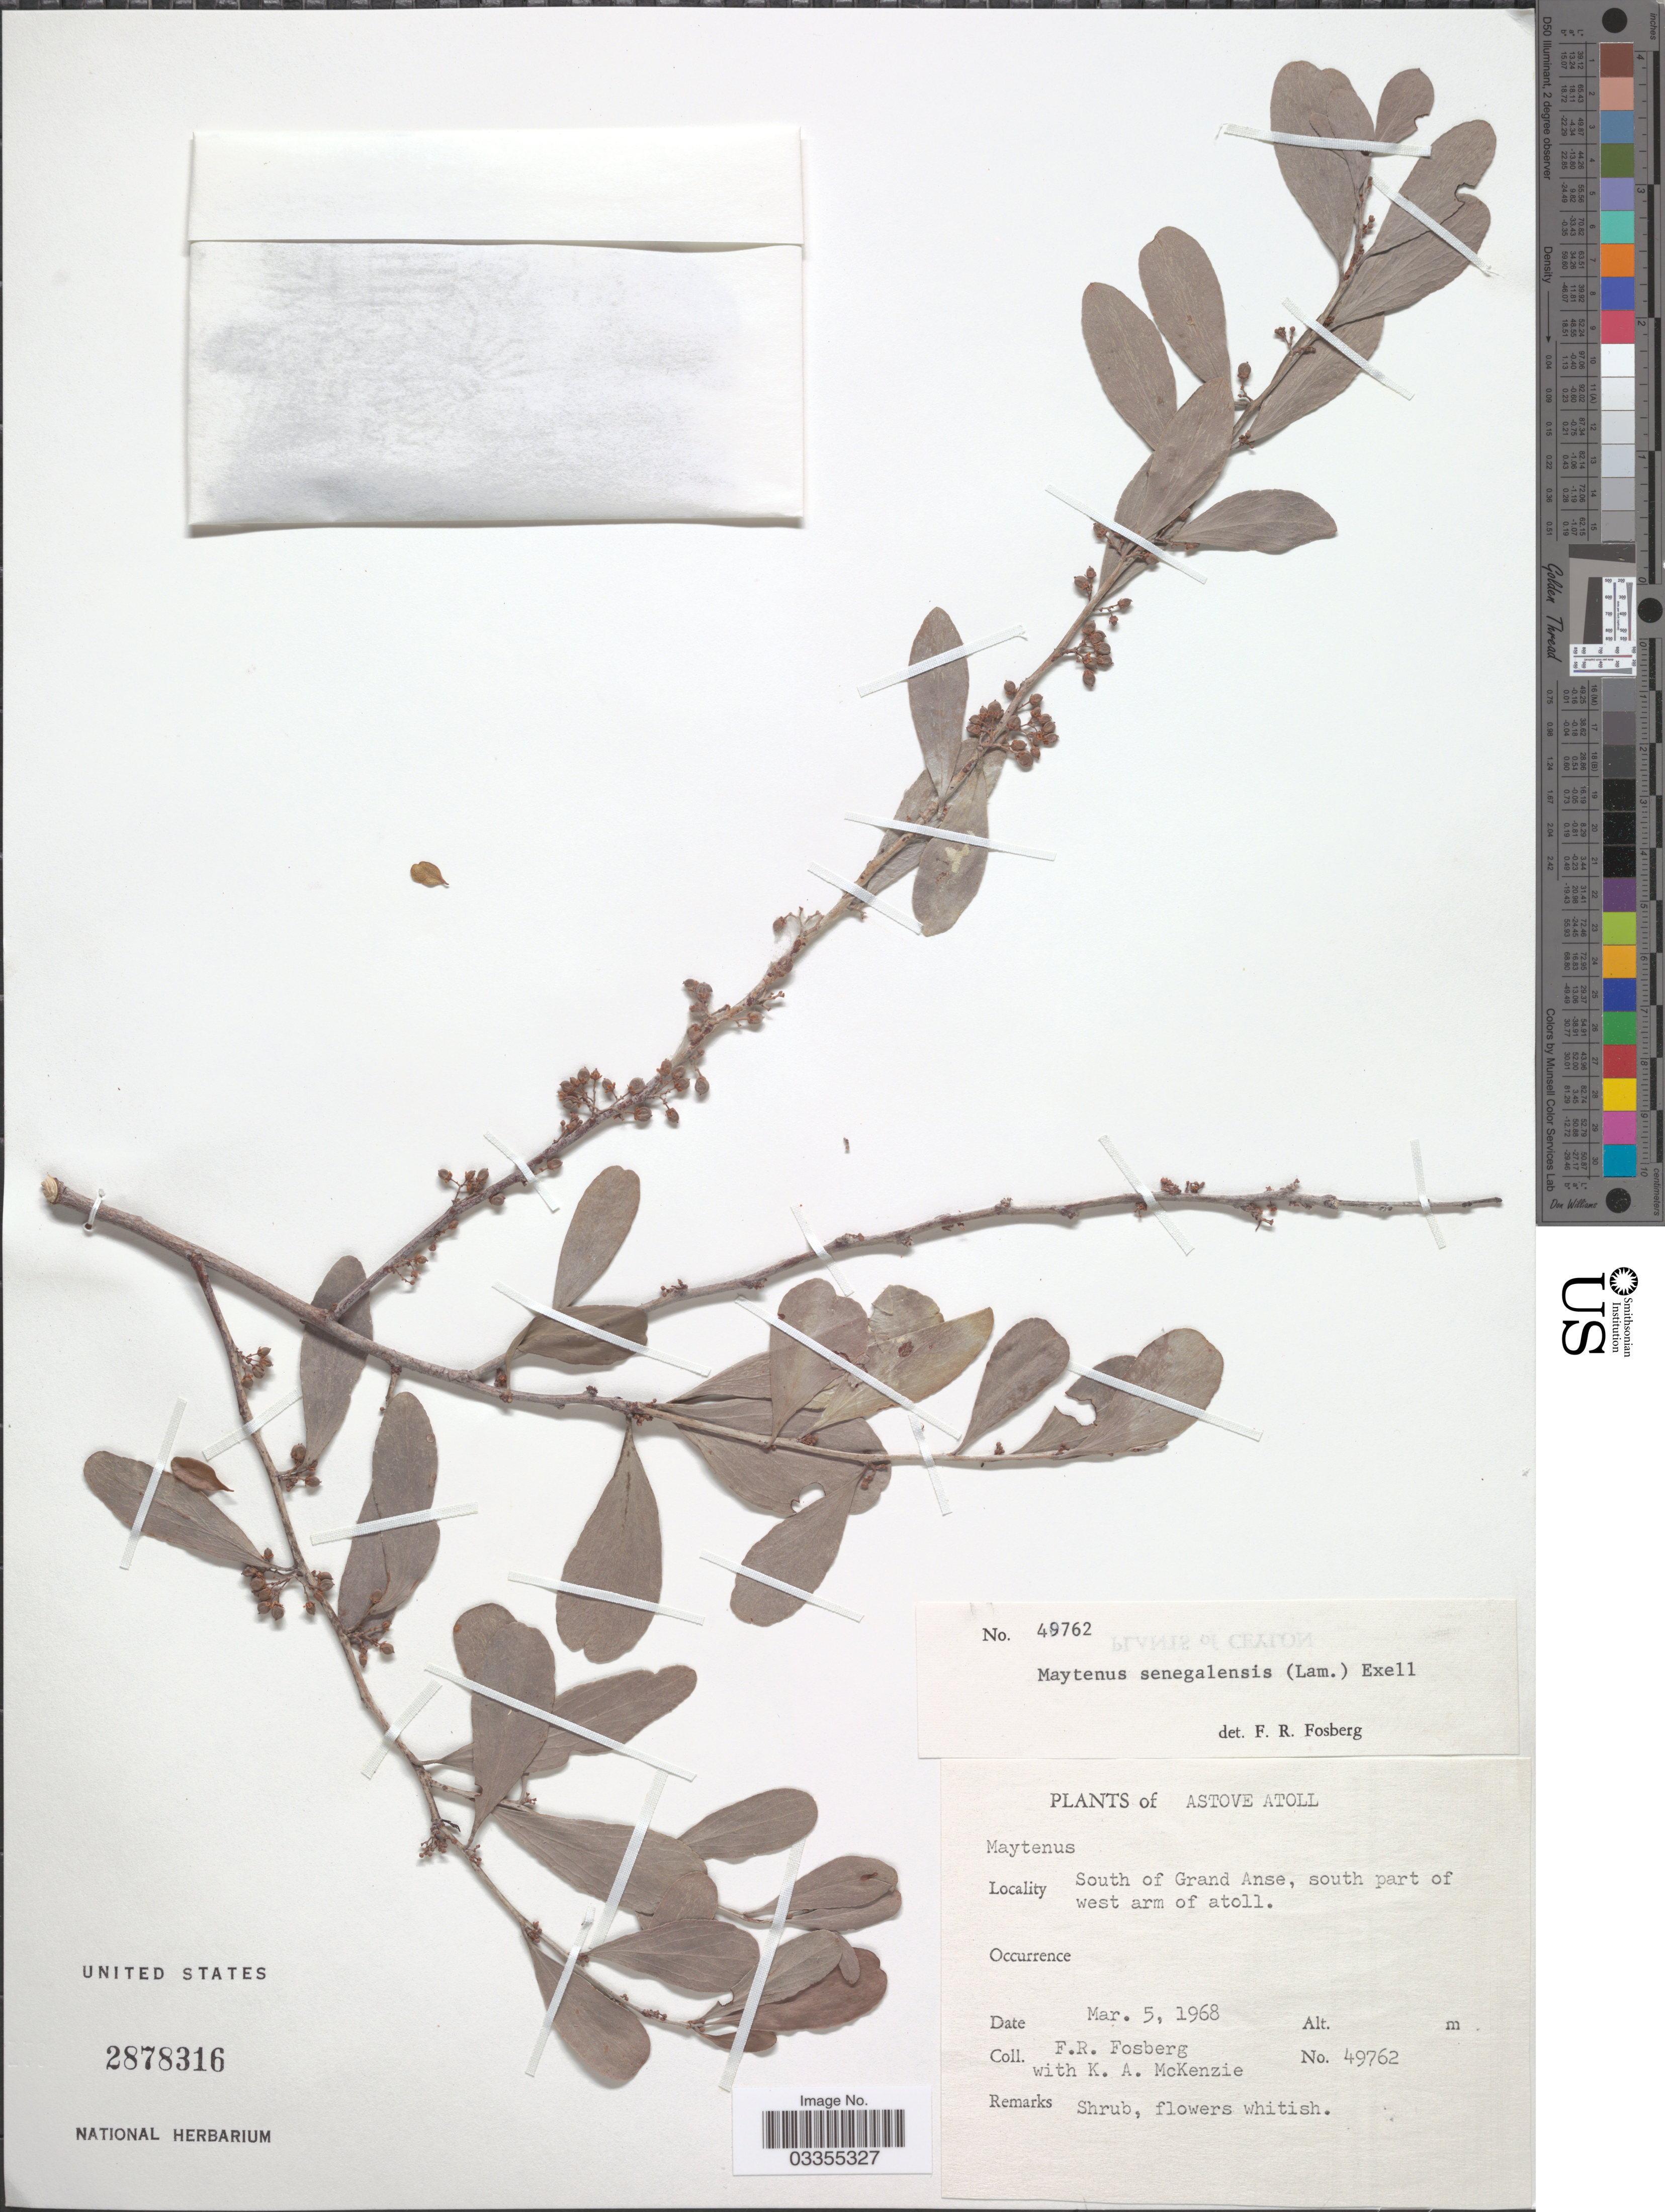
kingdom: Plantae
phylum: Tracheophyta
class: Magnoliopsida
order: Celastrales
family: Celastraceae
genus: Gymnosporia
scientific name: Gymnosporia grossulariae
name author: (Tul.) Loes.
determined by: Strong, Mark T., (BOT), Smithsonian Institution - National Museum of Natural History (UNITED STATES)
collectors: F. R. Fosberg & K. McKenzie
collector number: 49762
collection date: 1968-03-05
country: Seychelles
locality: Astove Atoll. South of Grand Anse, south part of west arm of atoll.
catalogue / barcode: US 2878316